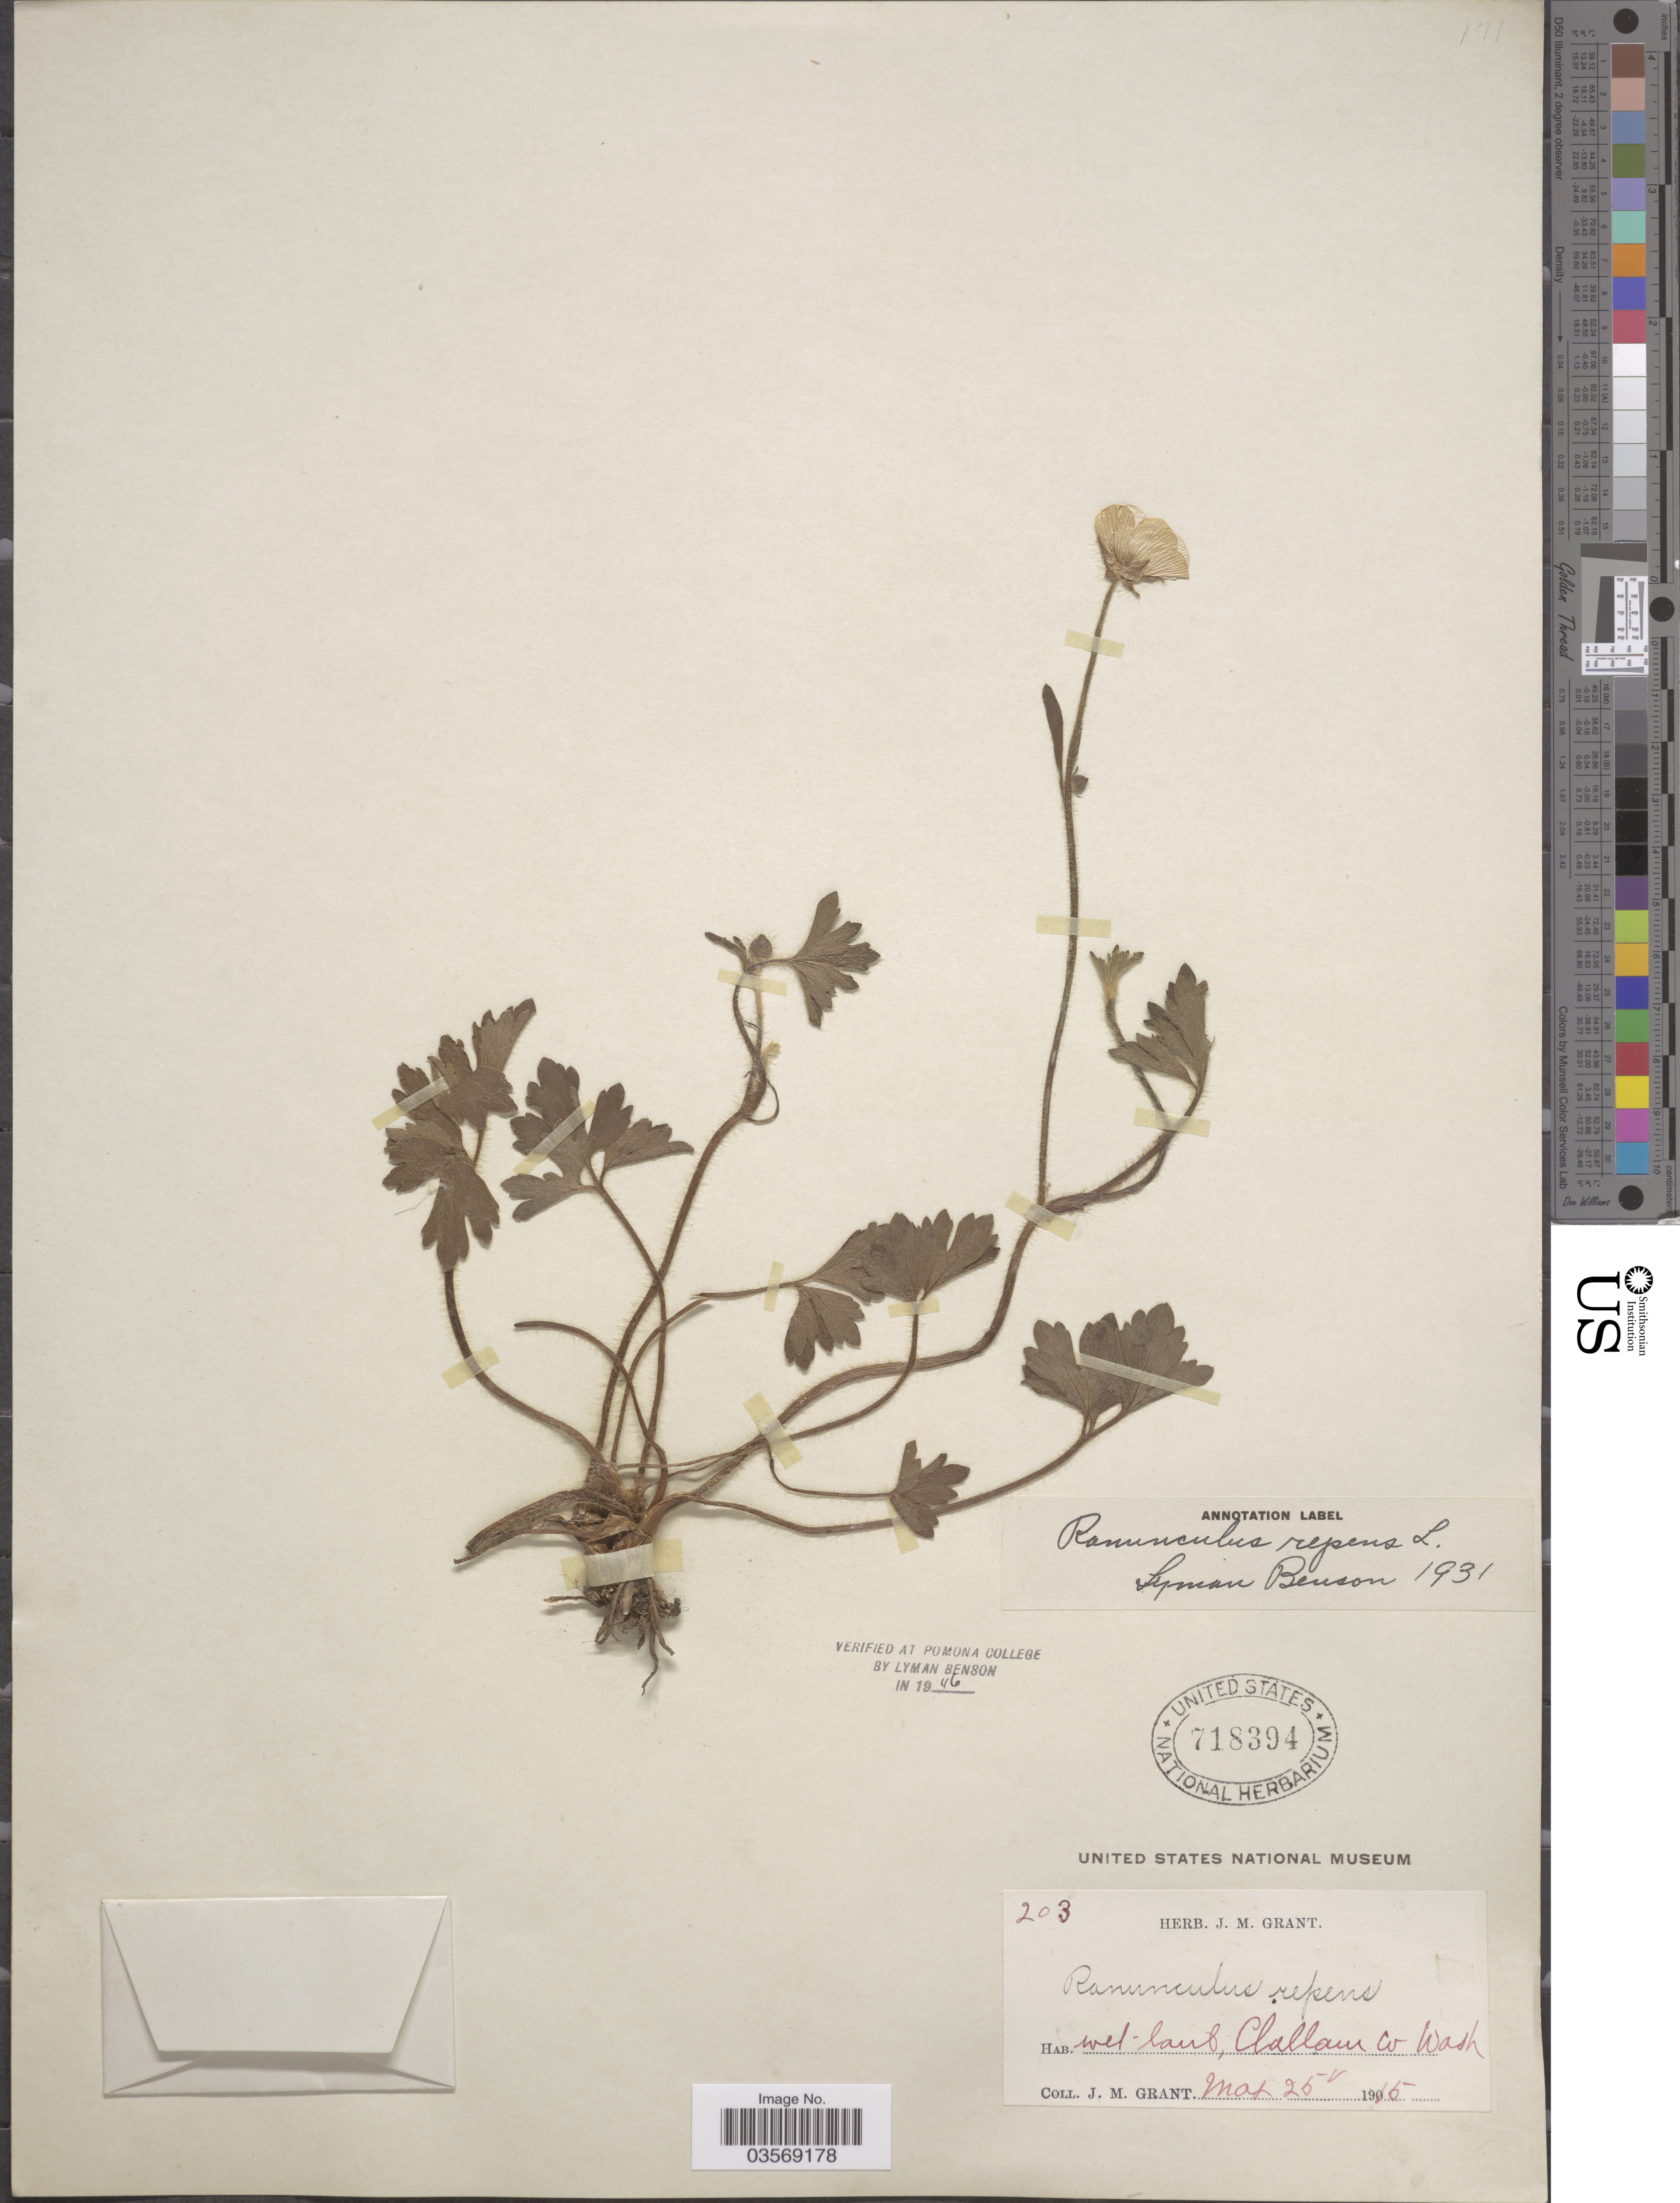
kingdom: Plantae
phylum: Tracheophyta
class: Magnoliopsida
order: Ranunculales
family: Ranunculaceae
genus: Ranunculus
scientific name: Ranunculus repens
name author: L.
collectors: J. M. Grant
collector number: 203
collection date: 1915-05-25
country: United States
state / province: Washington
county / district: Clallam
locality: Clallam Co.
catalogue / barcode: US 718394